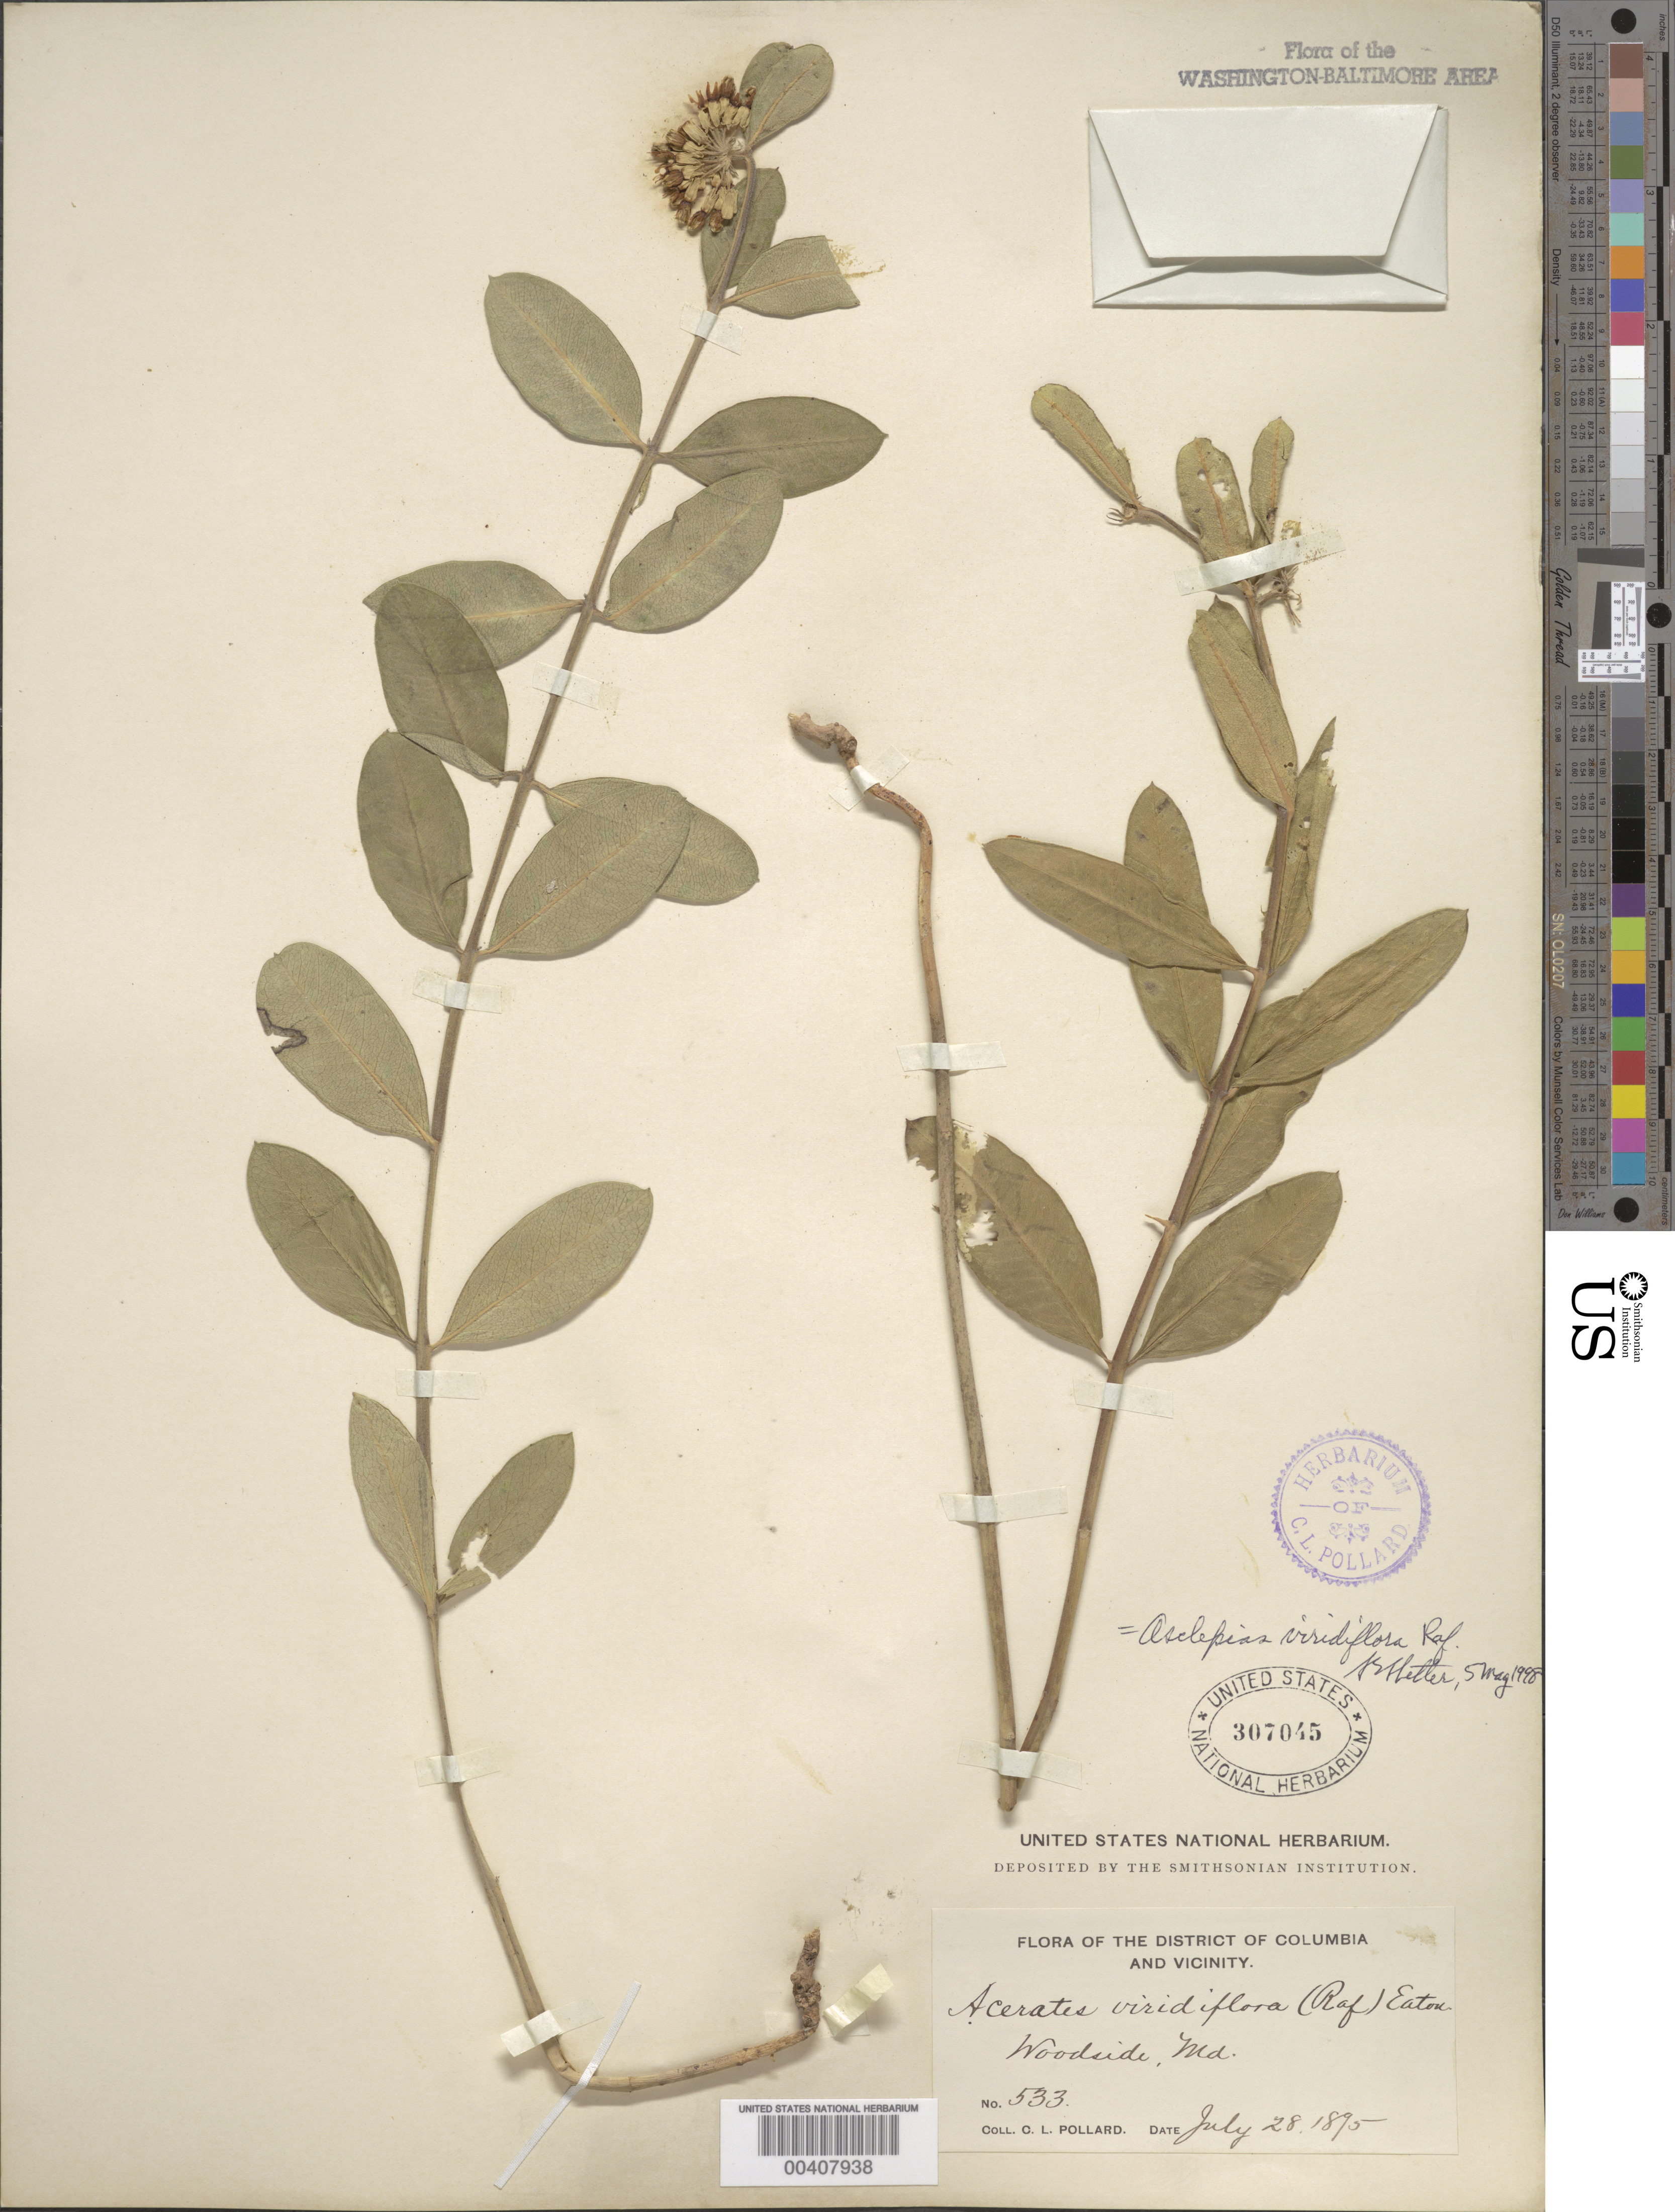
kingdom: Plantae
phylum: Tracheophyta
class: Magnoliopsida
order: Gentianales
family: Apocynaceae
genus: Asclepias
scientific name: Asclepias viridiflora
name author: Raf.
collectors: C. L. Pollard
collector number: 533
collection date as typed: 28 Jul 1895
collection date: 1895-07-28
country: United States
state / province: Maryland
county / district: Montgomery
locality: Woodside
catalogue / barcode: US 307045